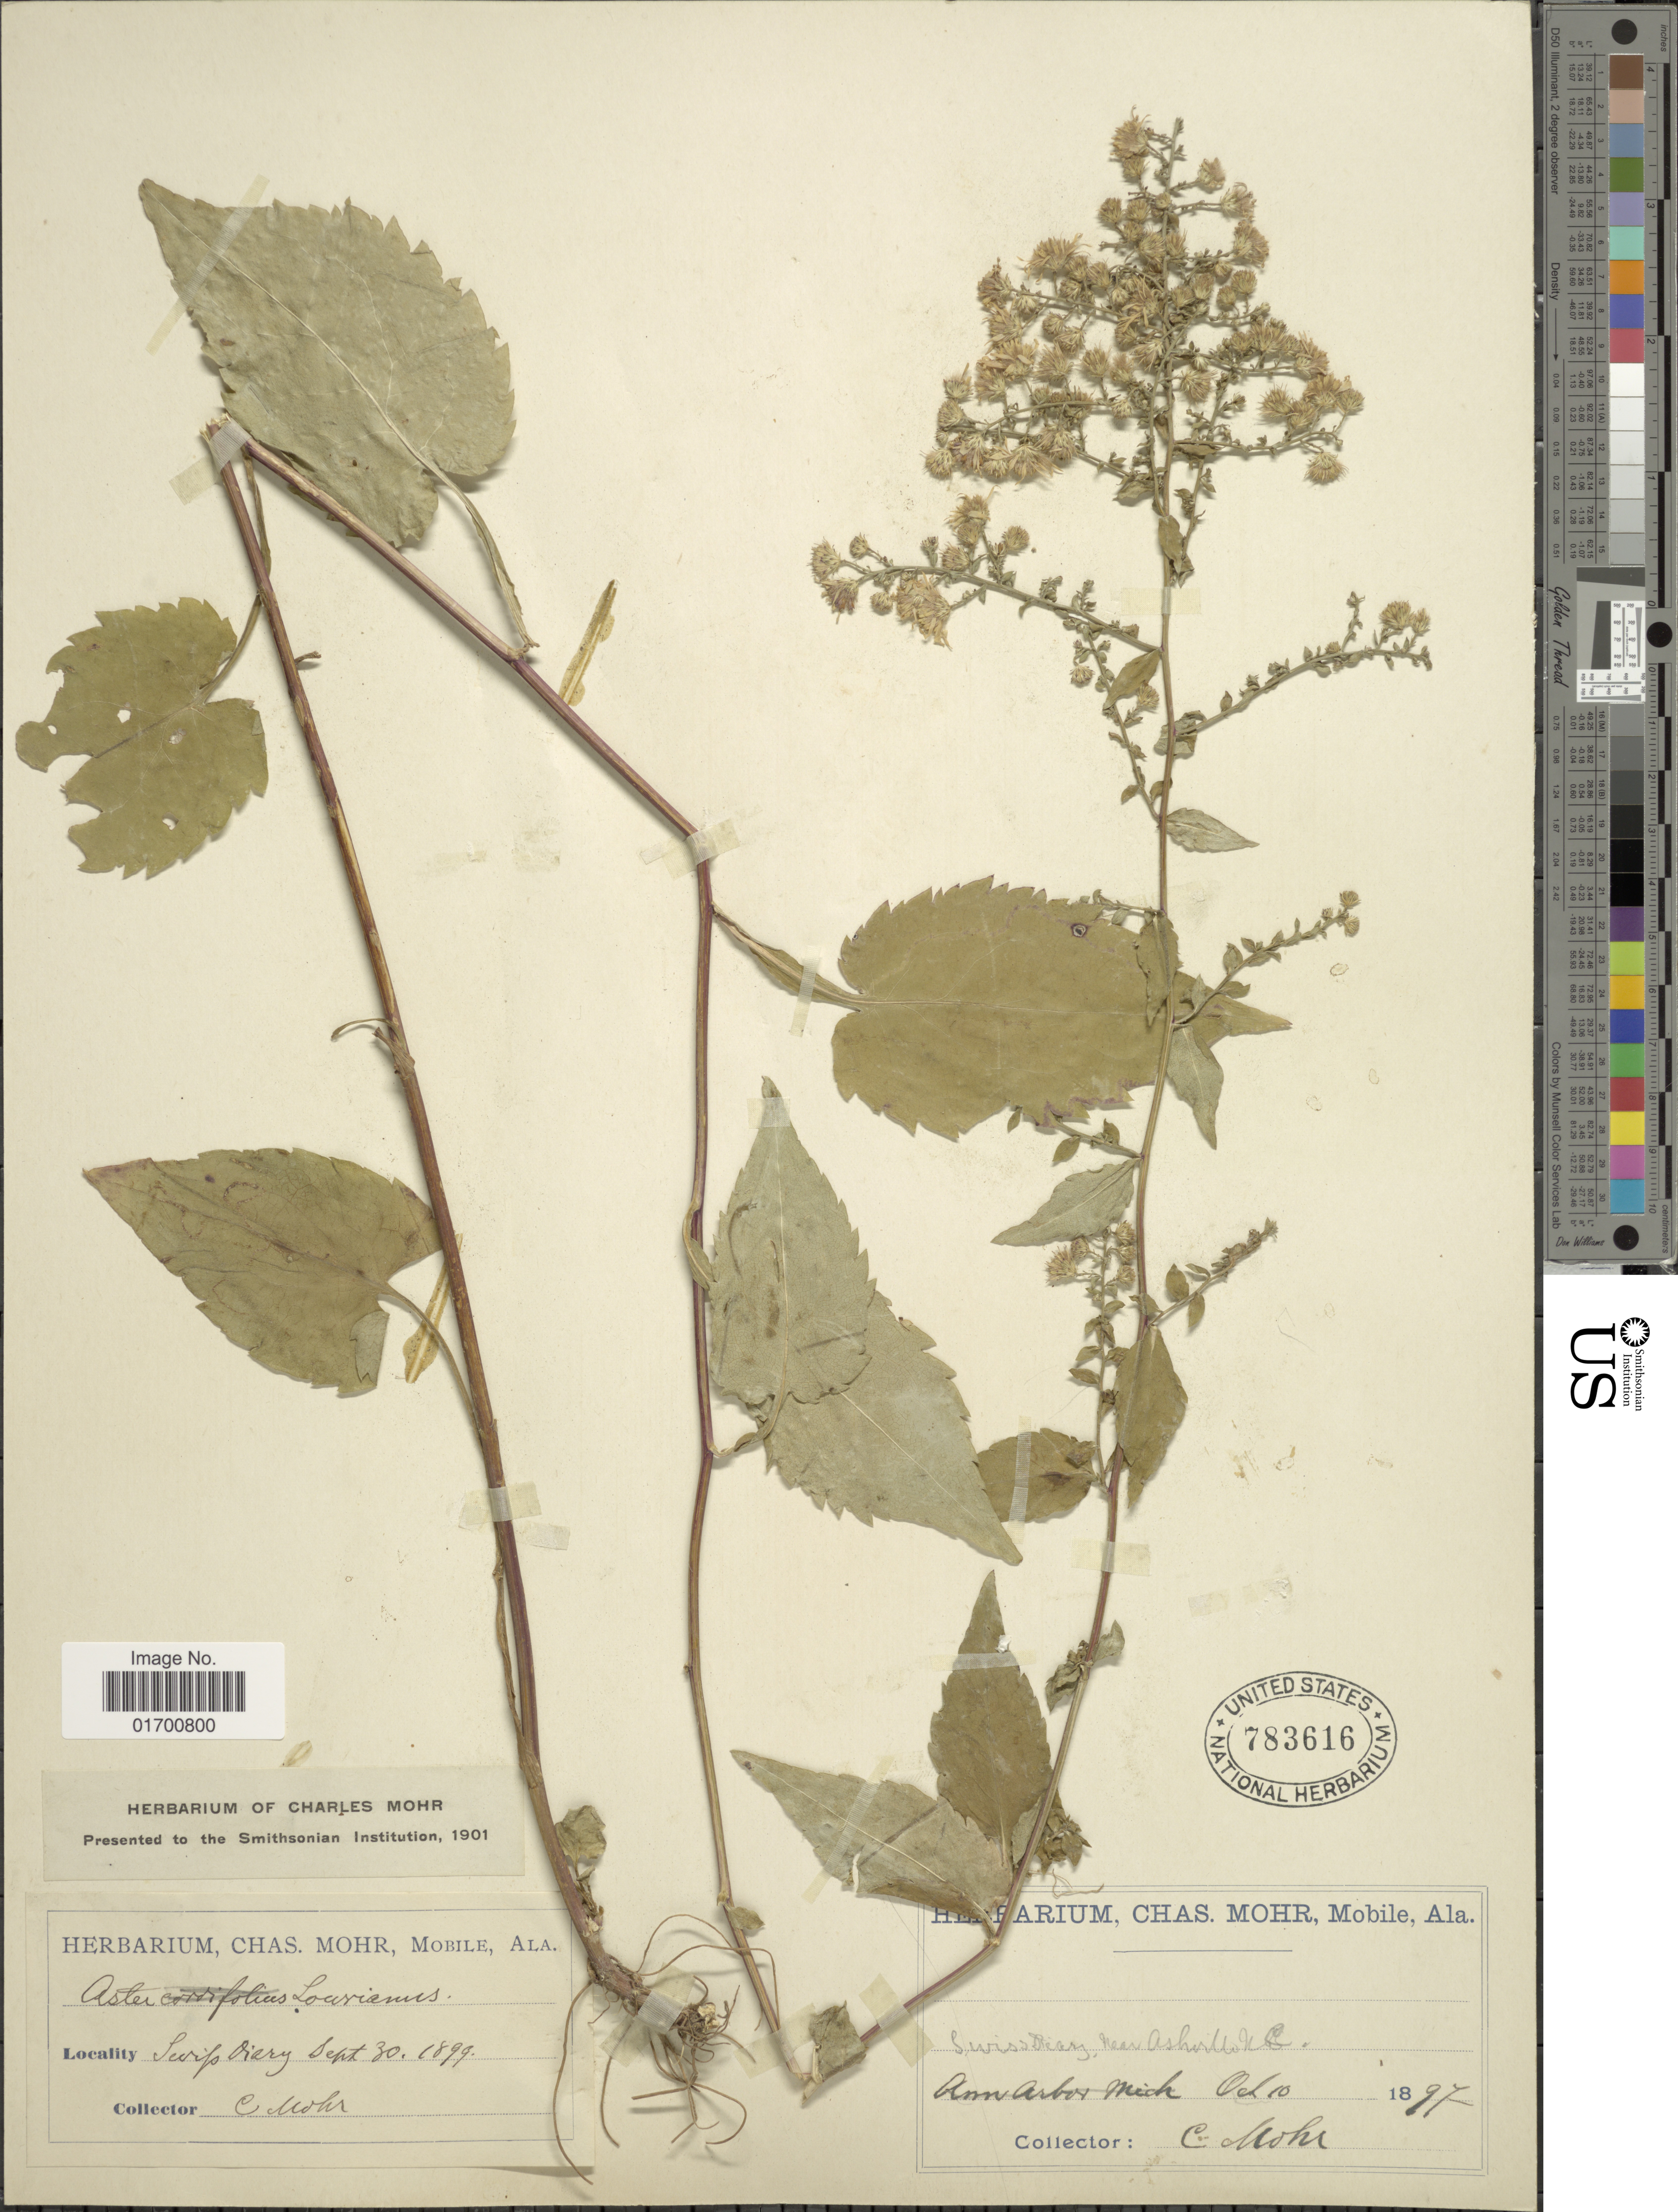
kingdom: Plantae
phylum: Tracheophyta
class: Magnoliopsida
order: Asterales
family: Asteraceae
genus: Symphyotrichum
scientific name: Symphyotrichum lowrieanum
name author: (Porter) G.L. Nesom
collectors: C. T. Mohr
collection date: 1897-10-10/1899-09-30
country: United States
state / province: North Carolina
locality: Swip Diery, Swissbeary, near Ashville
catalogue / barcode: US 783616